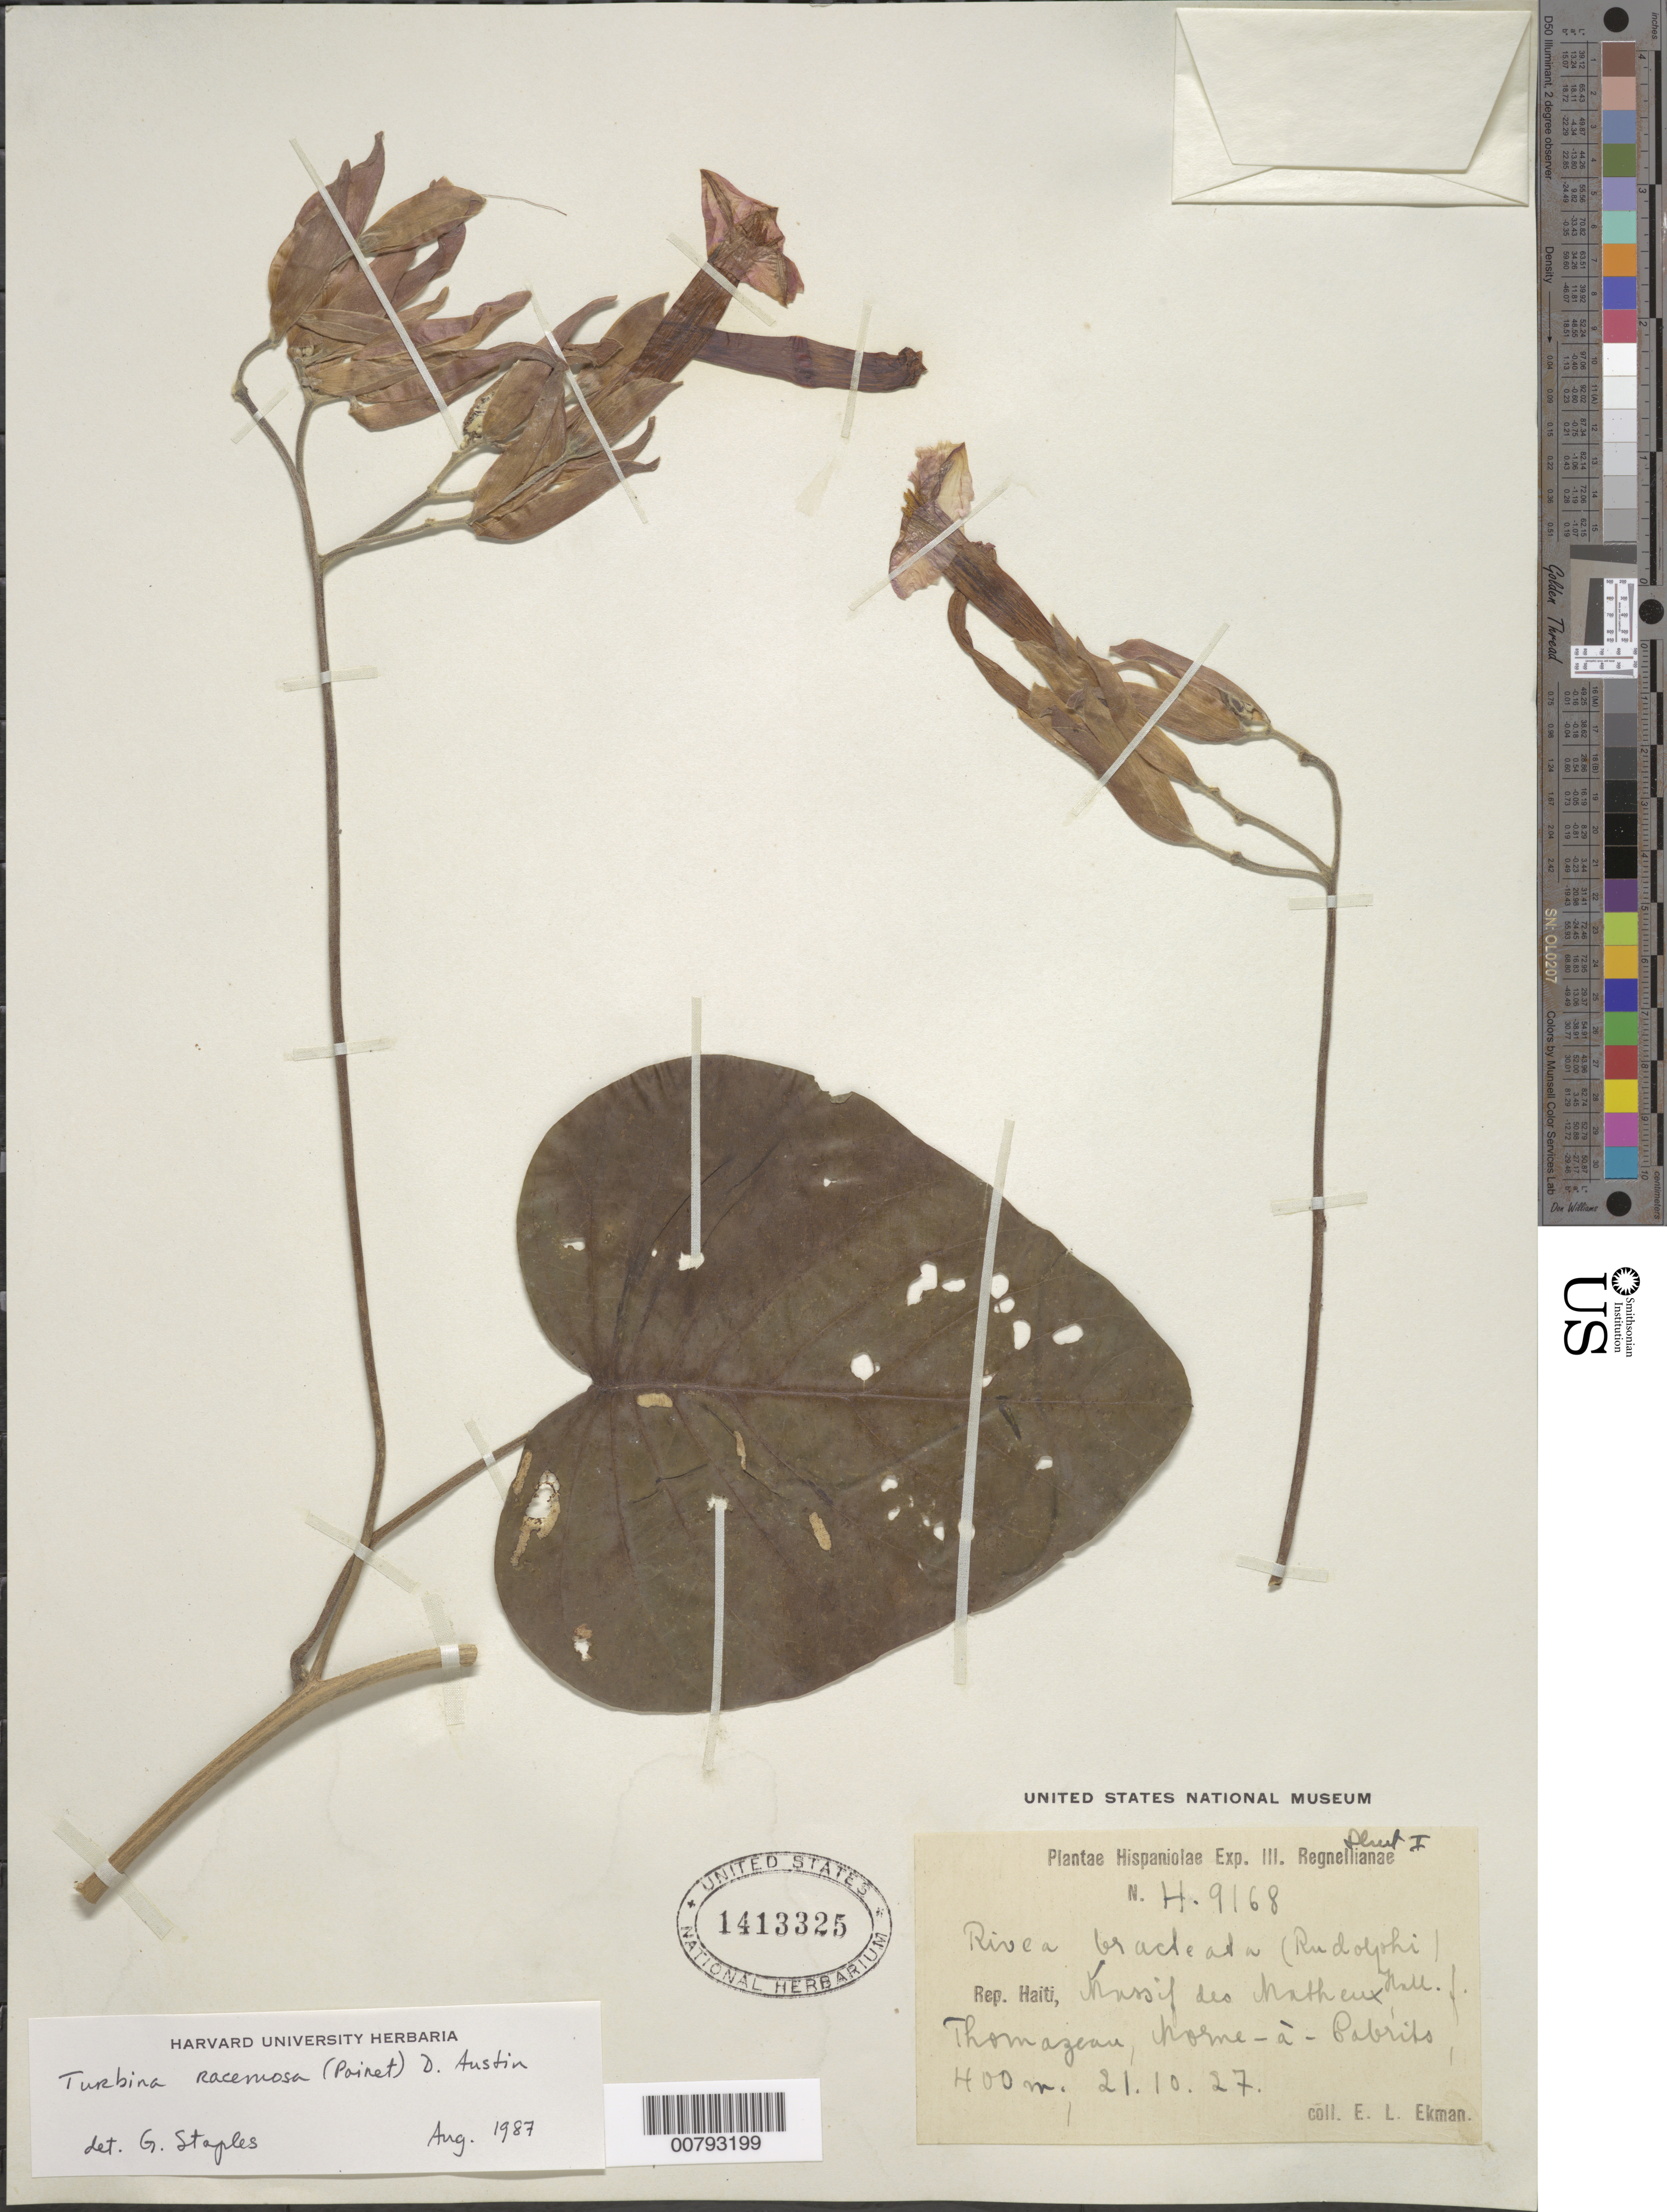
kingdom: Plantae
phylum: Tracheophyta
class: Magnoliopsida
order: Solanales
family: Convolvulaceae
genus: Turbina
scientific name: Turbina racemosa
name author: (Poir.) D.F. Austin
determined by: Staples, G. W.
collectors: E. L. Ekman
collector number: H 9168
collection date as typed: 21 Oct 1927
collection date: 1927-10-21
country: Haiti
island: Hispaniola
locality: Massif des Matheux, Thomazeau, Morne-à-Cabrits.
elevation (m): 400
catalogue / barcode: US 1413325